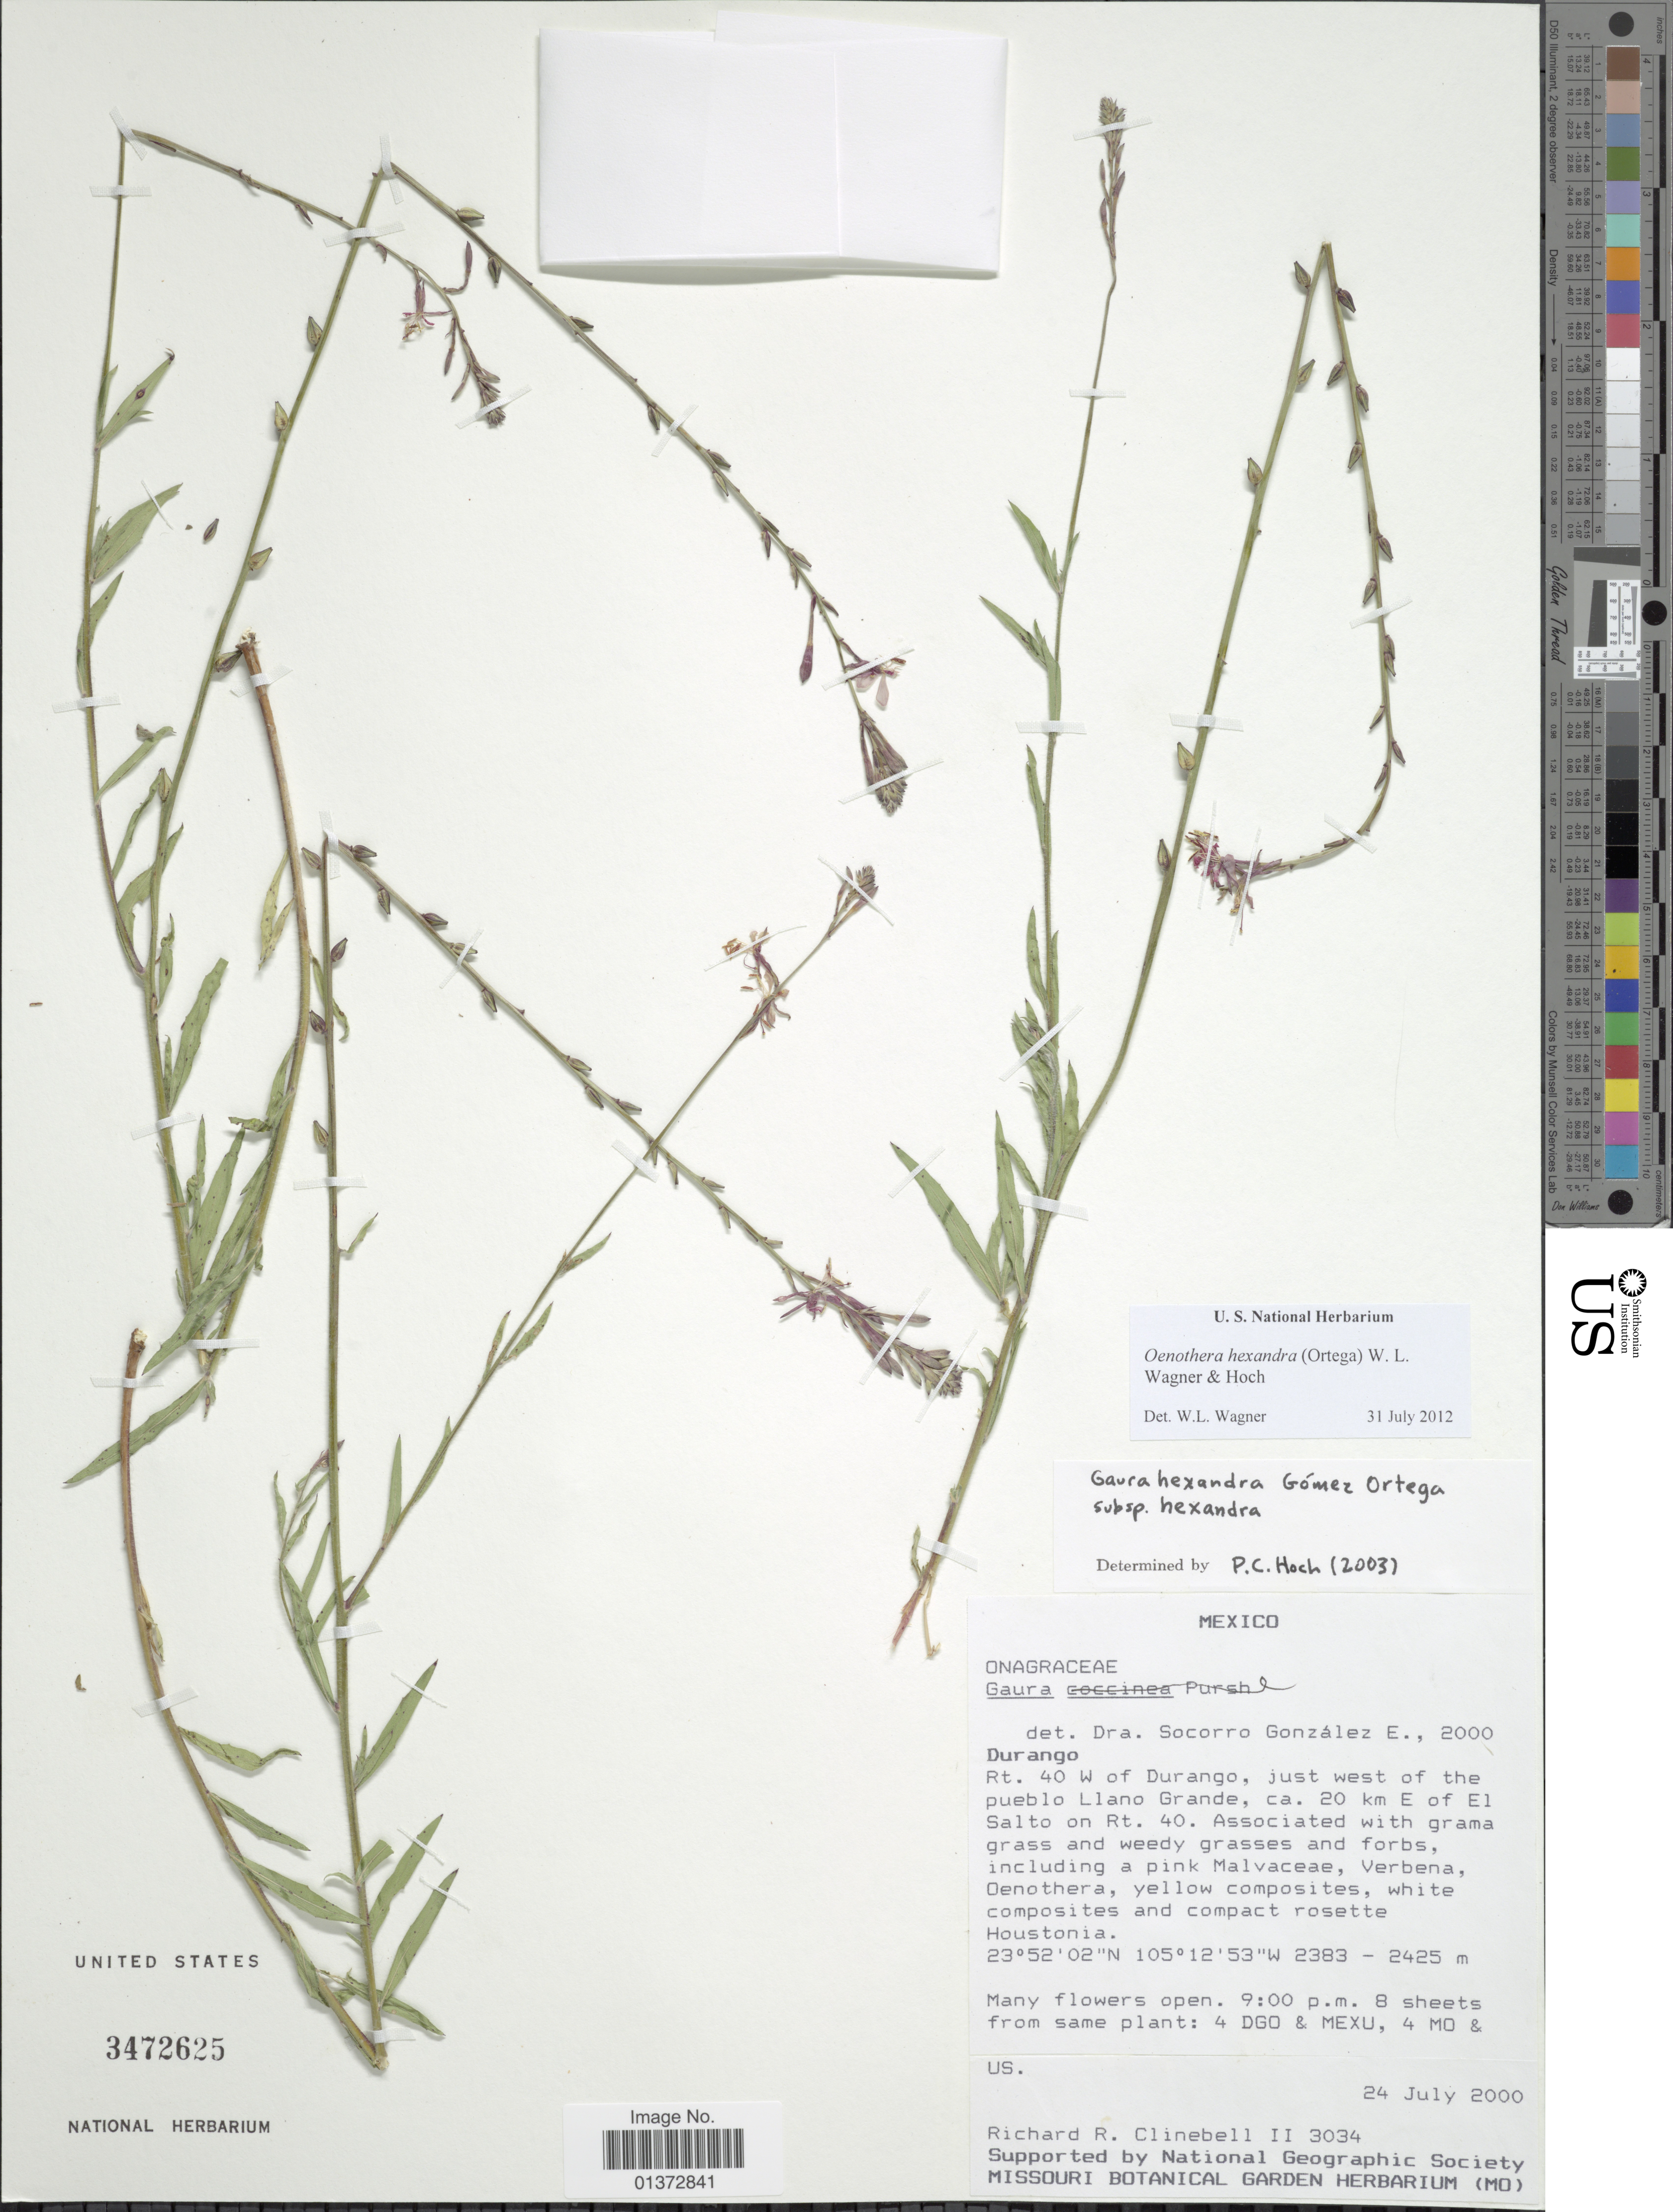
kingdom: Plantae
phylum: Tracheophyta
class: Magnoliopsida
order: Myrtales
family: Onagraceae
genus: Oenothera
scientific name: Oenothera hexandra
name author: (Ortega) W.L. Wagner & Hoch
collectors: R. Clinebell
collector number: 3034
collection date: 2000-07-24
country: Mexico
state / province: Durango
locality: Rt. 40 W of Durango, just west of the pueblo Llano Grande, ca. 20 km E of El Salto on Rt. 40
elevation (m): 2383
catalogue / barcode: US 3472625